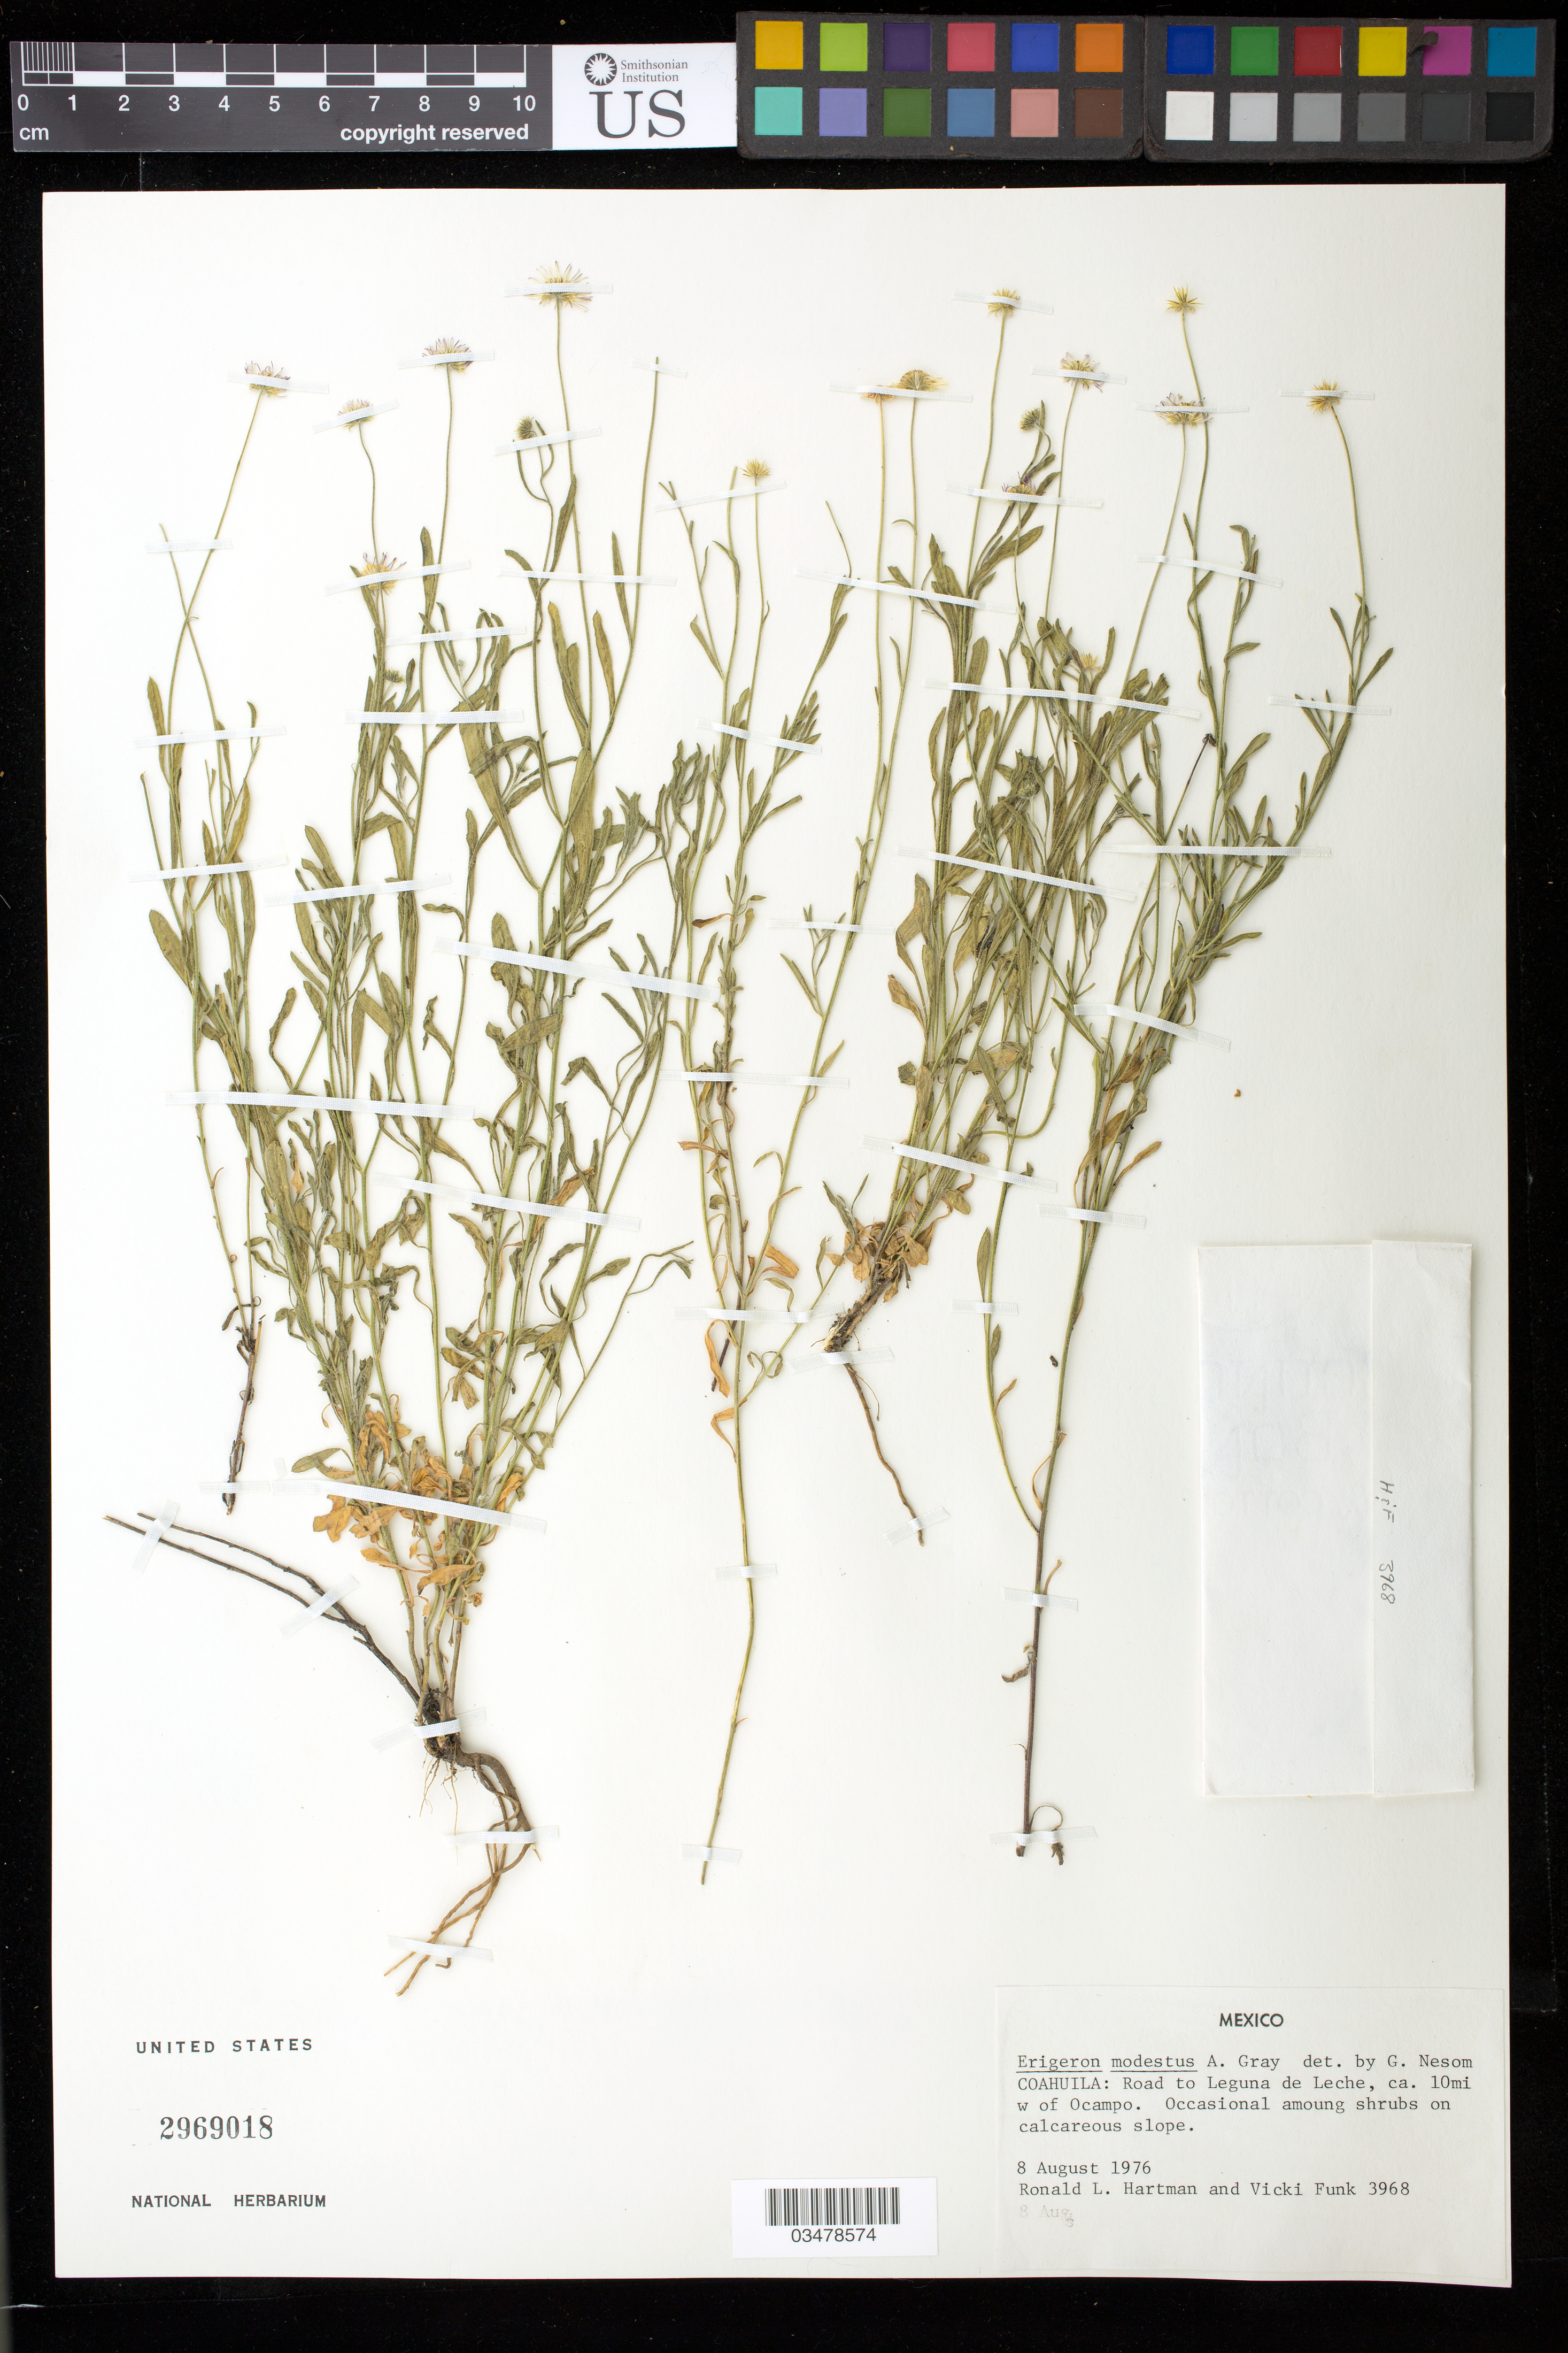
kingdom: Plantae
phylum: Tracheophyta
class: Magnoliopsida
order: Asterales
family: Asteraceae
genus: Erigeron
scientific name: Erigeron modestus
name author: A. Gray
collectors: R. L. Hartman & V. Funk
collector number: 3968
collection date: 1976-08-08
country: Mexico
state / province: Coahuila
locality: Road to Leguna de Leche, ca. 10 mi W of Ocampo.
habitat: Among shrubs on calcareous slope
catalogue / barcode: US 2969018